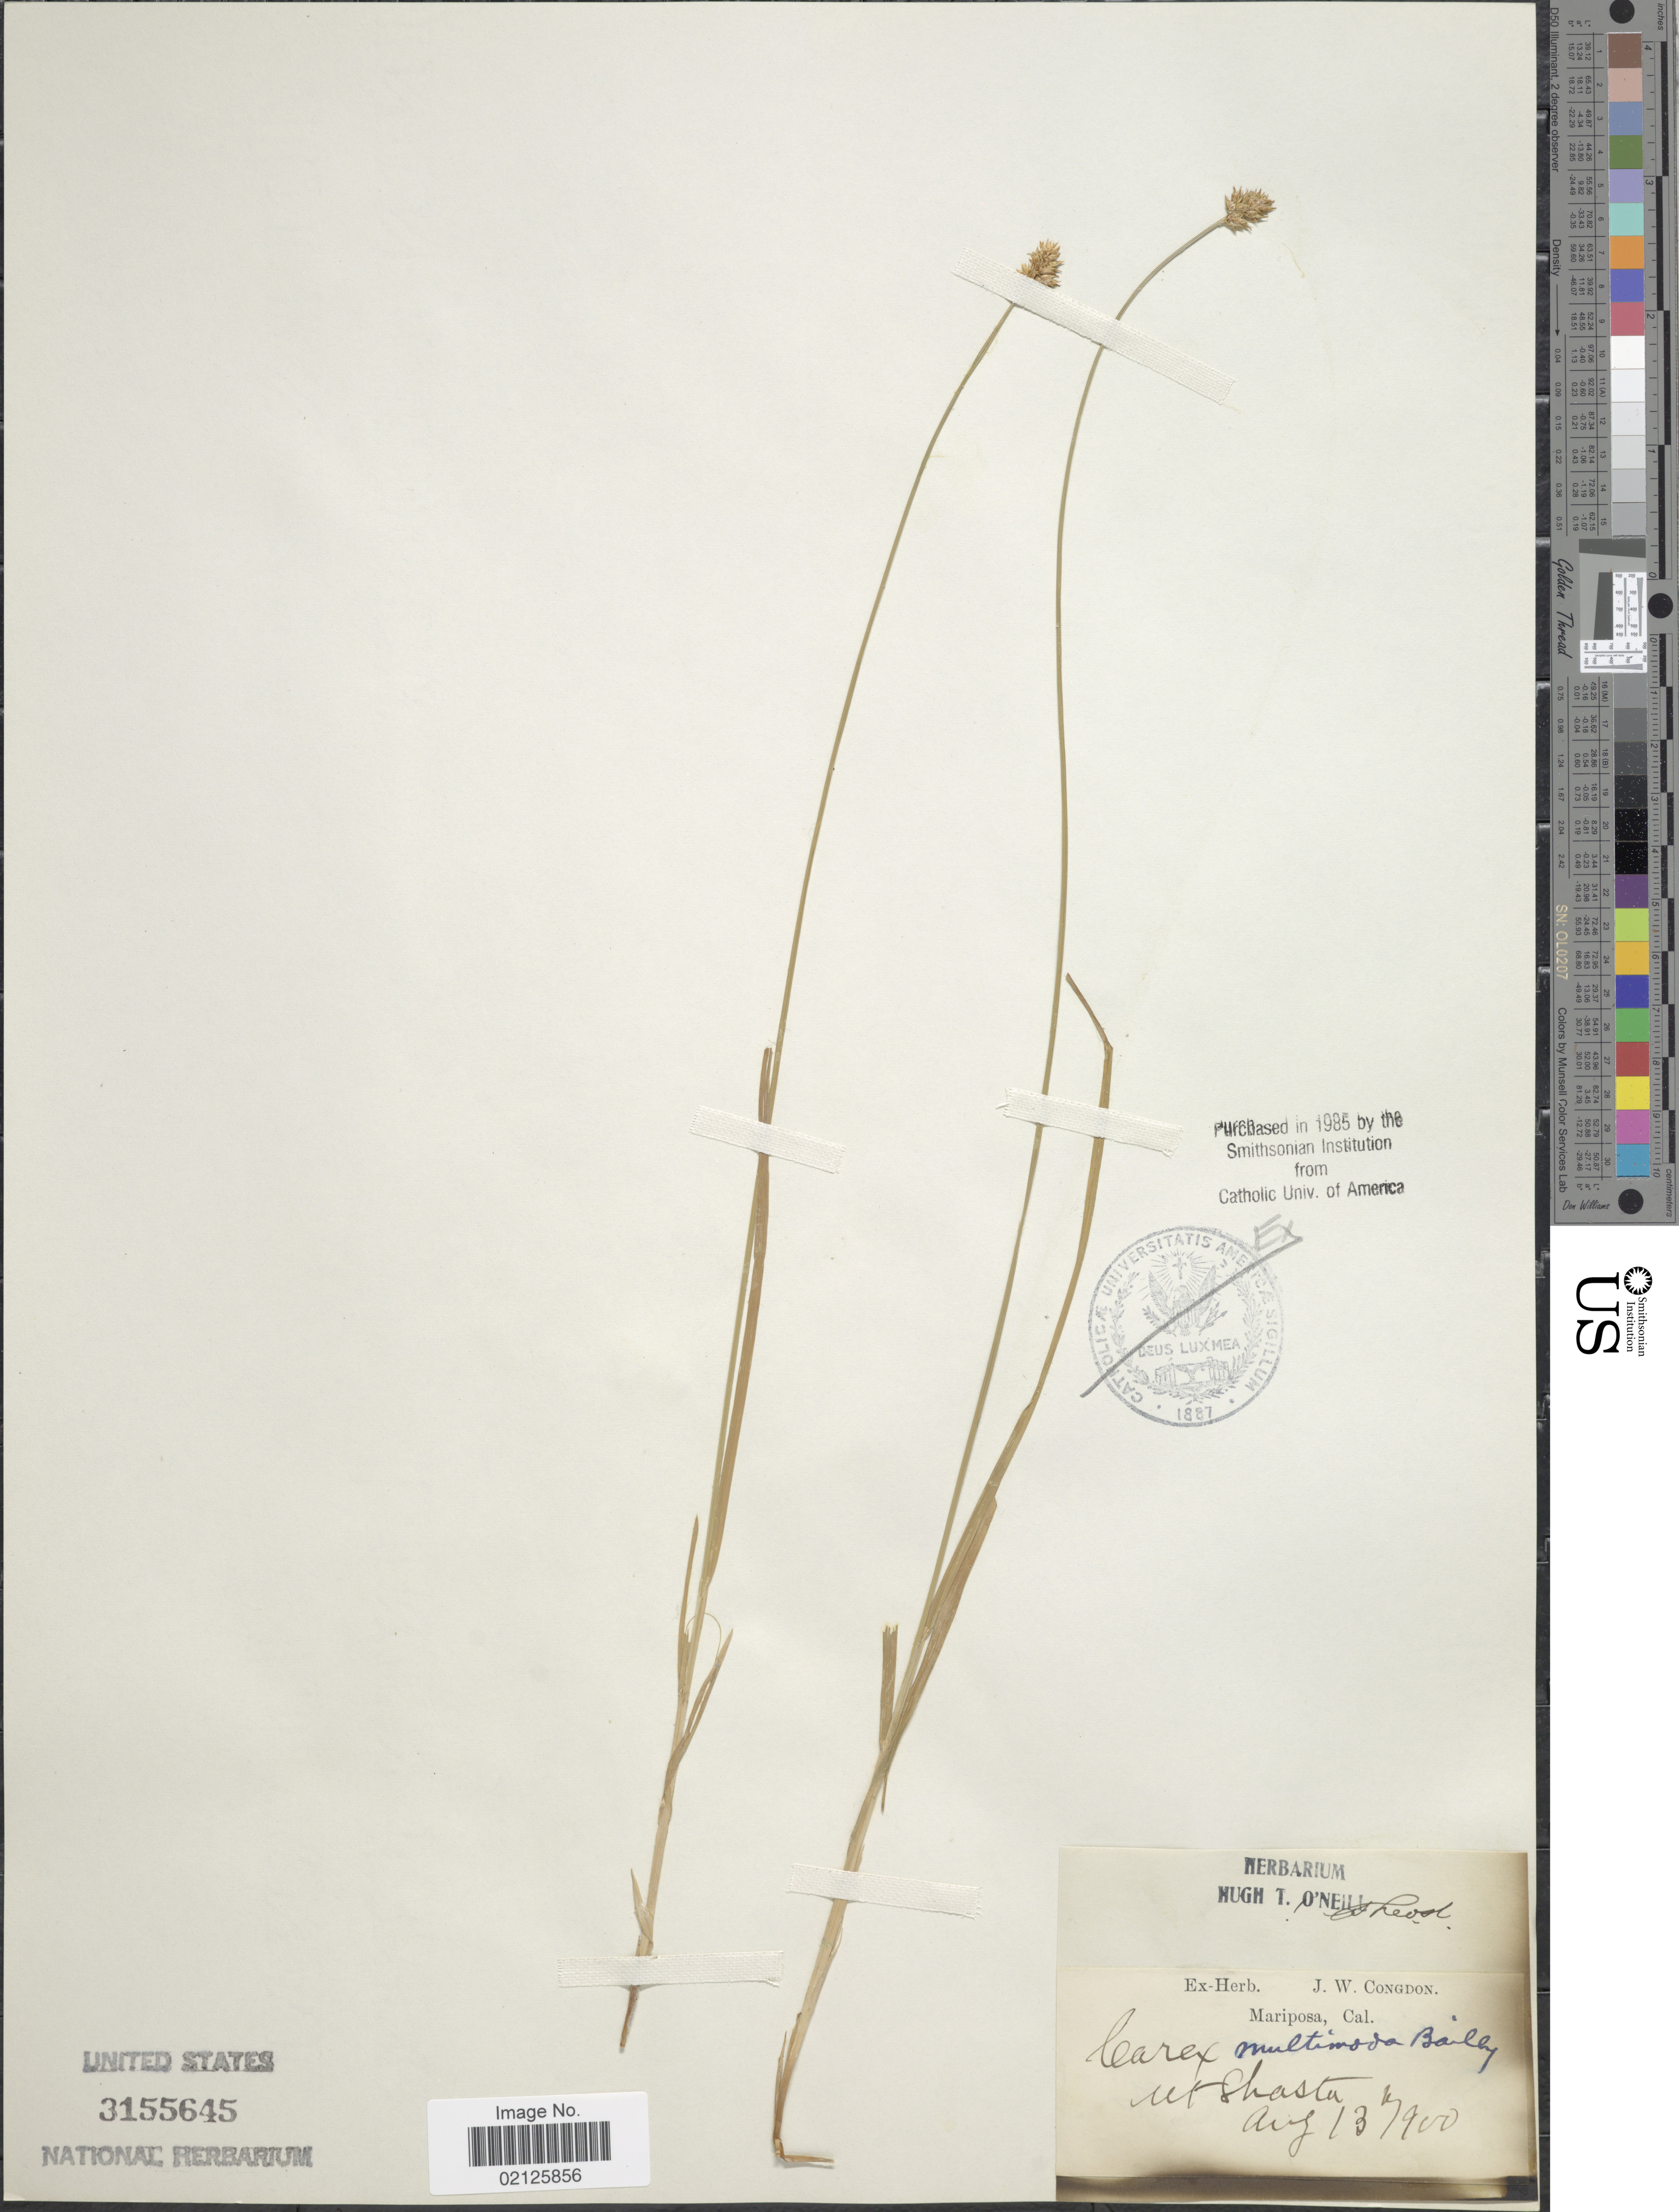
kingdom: Plantae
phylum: Tracheophyta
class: Liliopsida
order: Poales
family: Cyperaceae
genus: Carex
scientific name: Carex straminiformis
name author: L.H. Bailey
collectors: ex herb. J. W. Congdon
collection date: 1900-08-13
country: United States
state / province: California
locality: Mt Shasta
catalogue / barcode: US 3155645